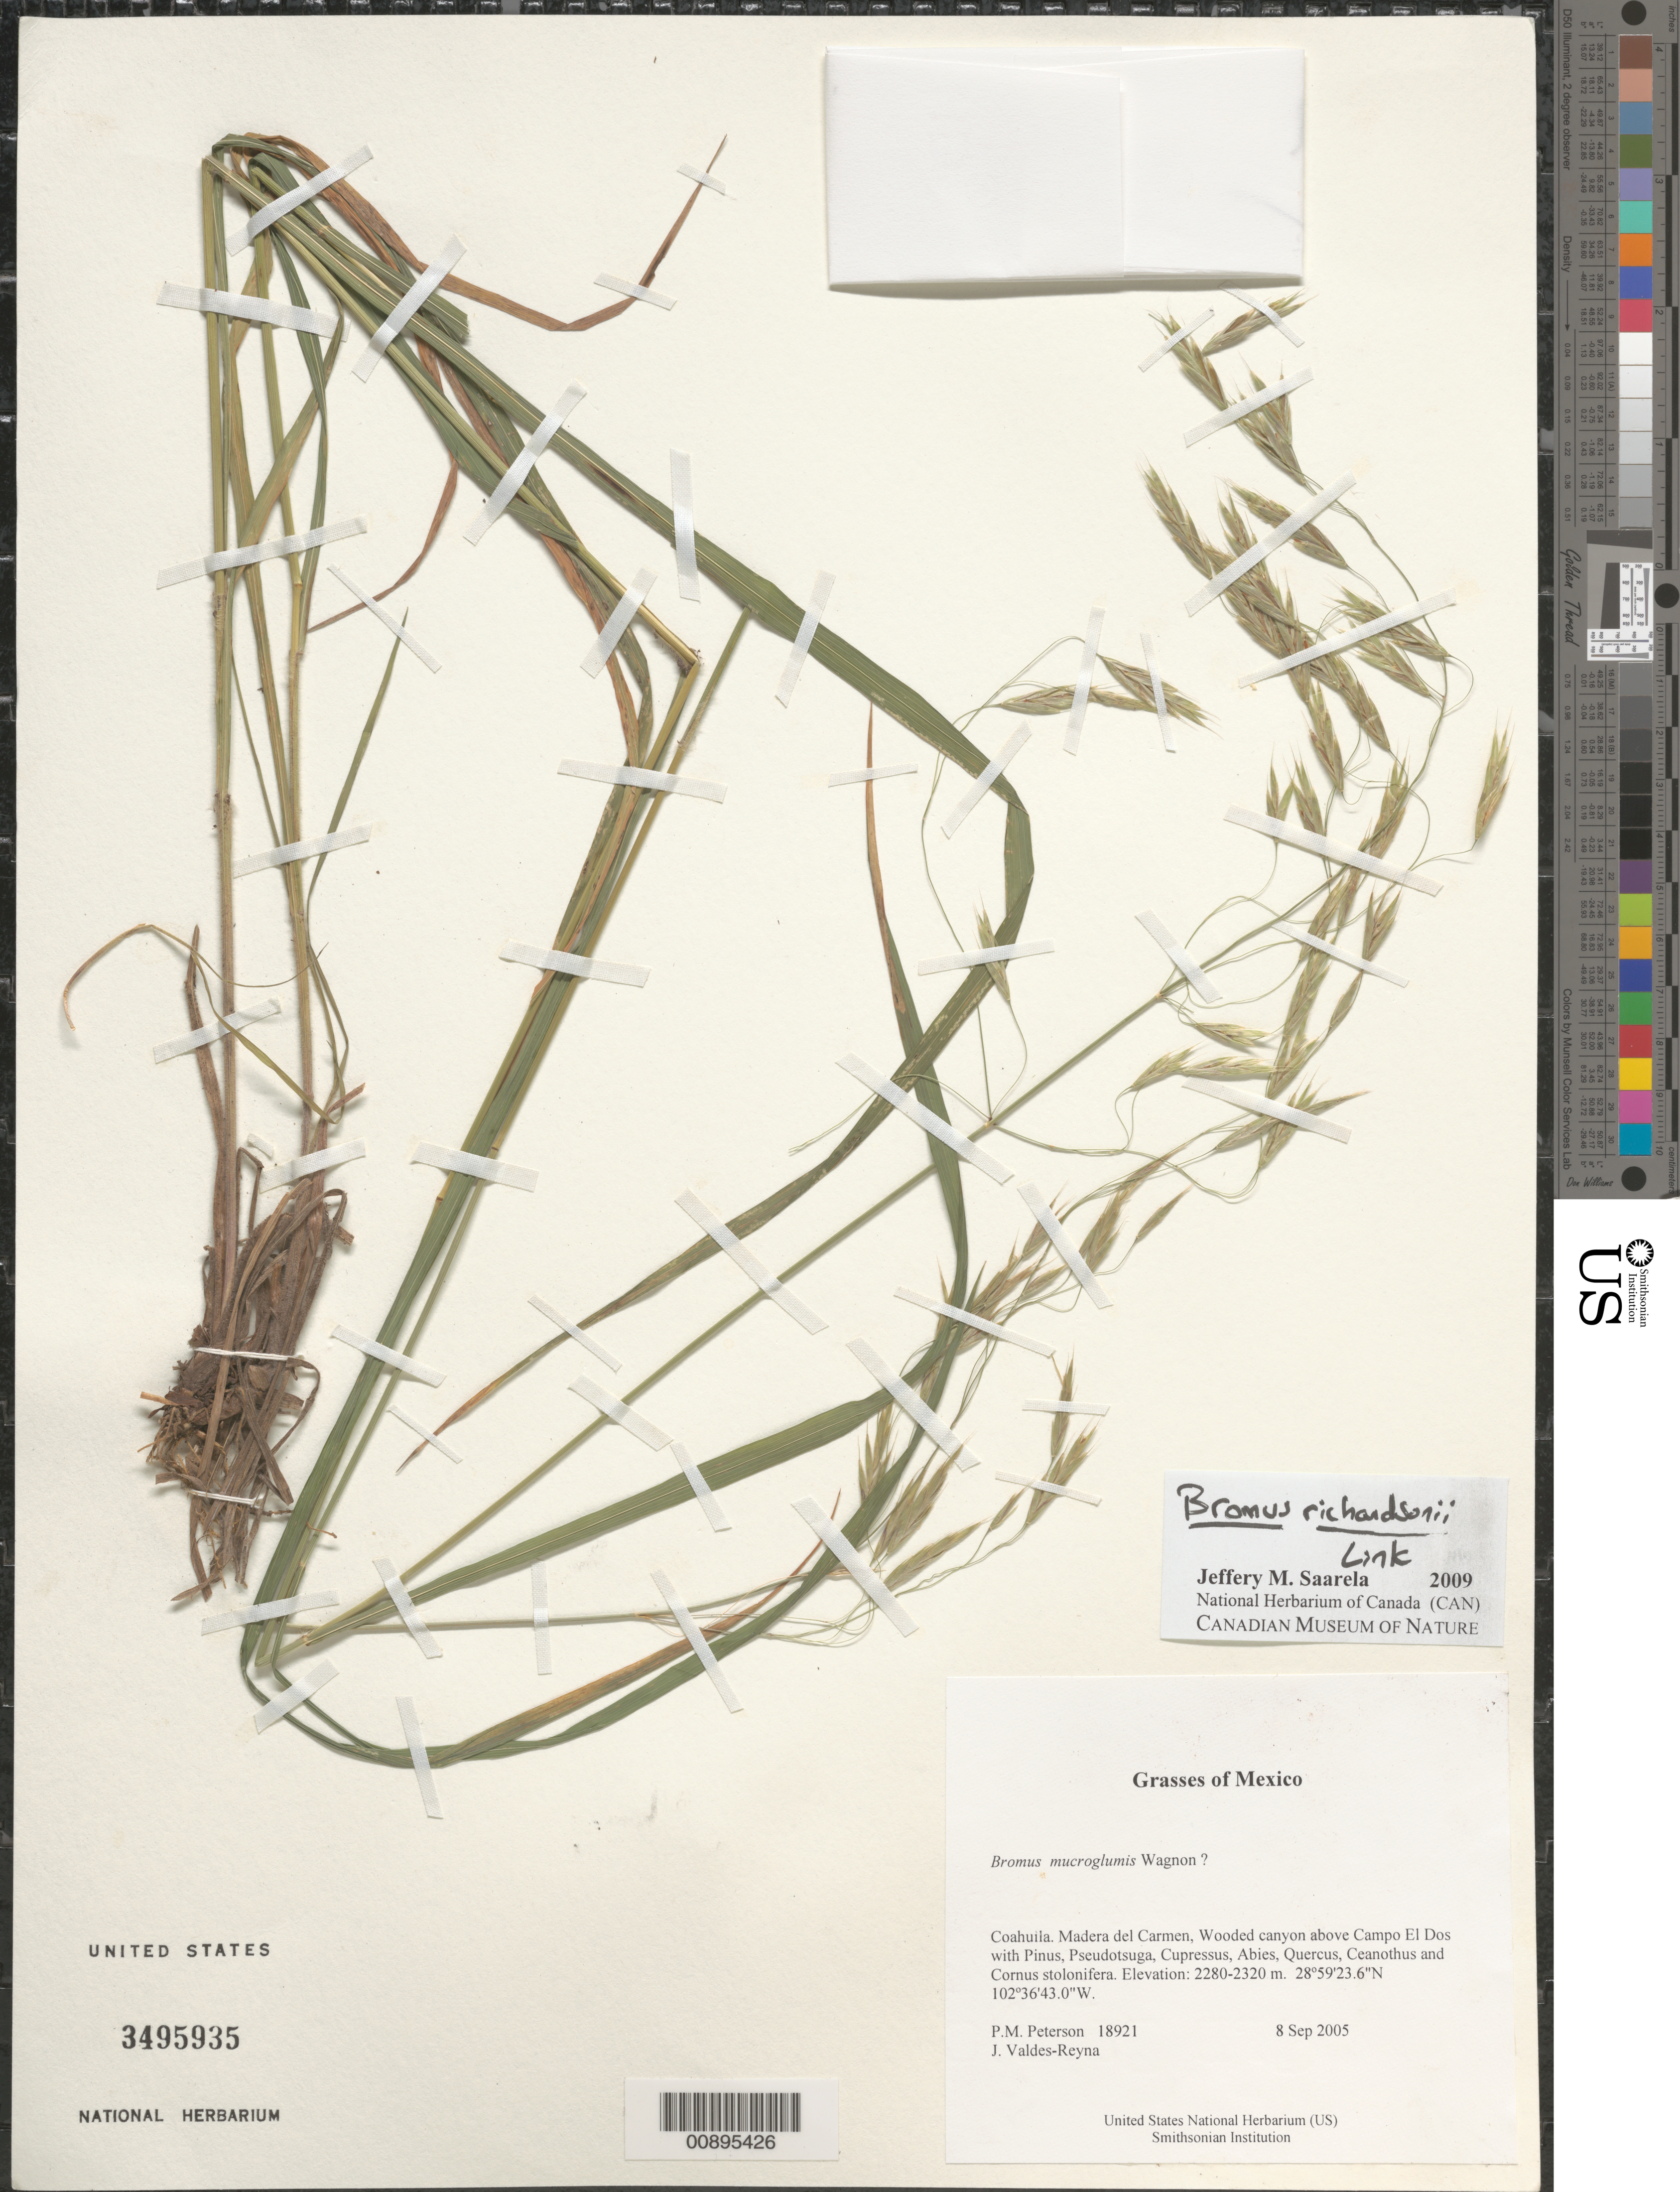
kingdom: Plantae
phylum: Tracheophyta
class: Liliopsida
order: Poales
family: Poaceae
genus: Bromus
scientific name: Bromus richardsonii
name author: Link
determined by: Saarela, J. M., (CAN), Canadian Museum of Nature (CANADA)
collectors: P. M. Peterson & J. Valdés-Reyna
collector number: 18921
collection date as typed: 08 Sep 2005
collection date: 2005-09-08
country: Mexico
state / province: Coahuila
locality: Madera del Carmen, Wooded canyon above Campo El Dos with Pinus, Pseudotsuga, Cupressus, Abies, Quercus, Ceanothus and Cornus stolonifera.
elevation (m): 2280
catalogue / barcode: US 3495935